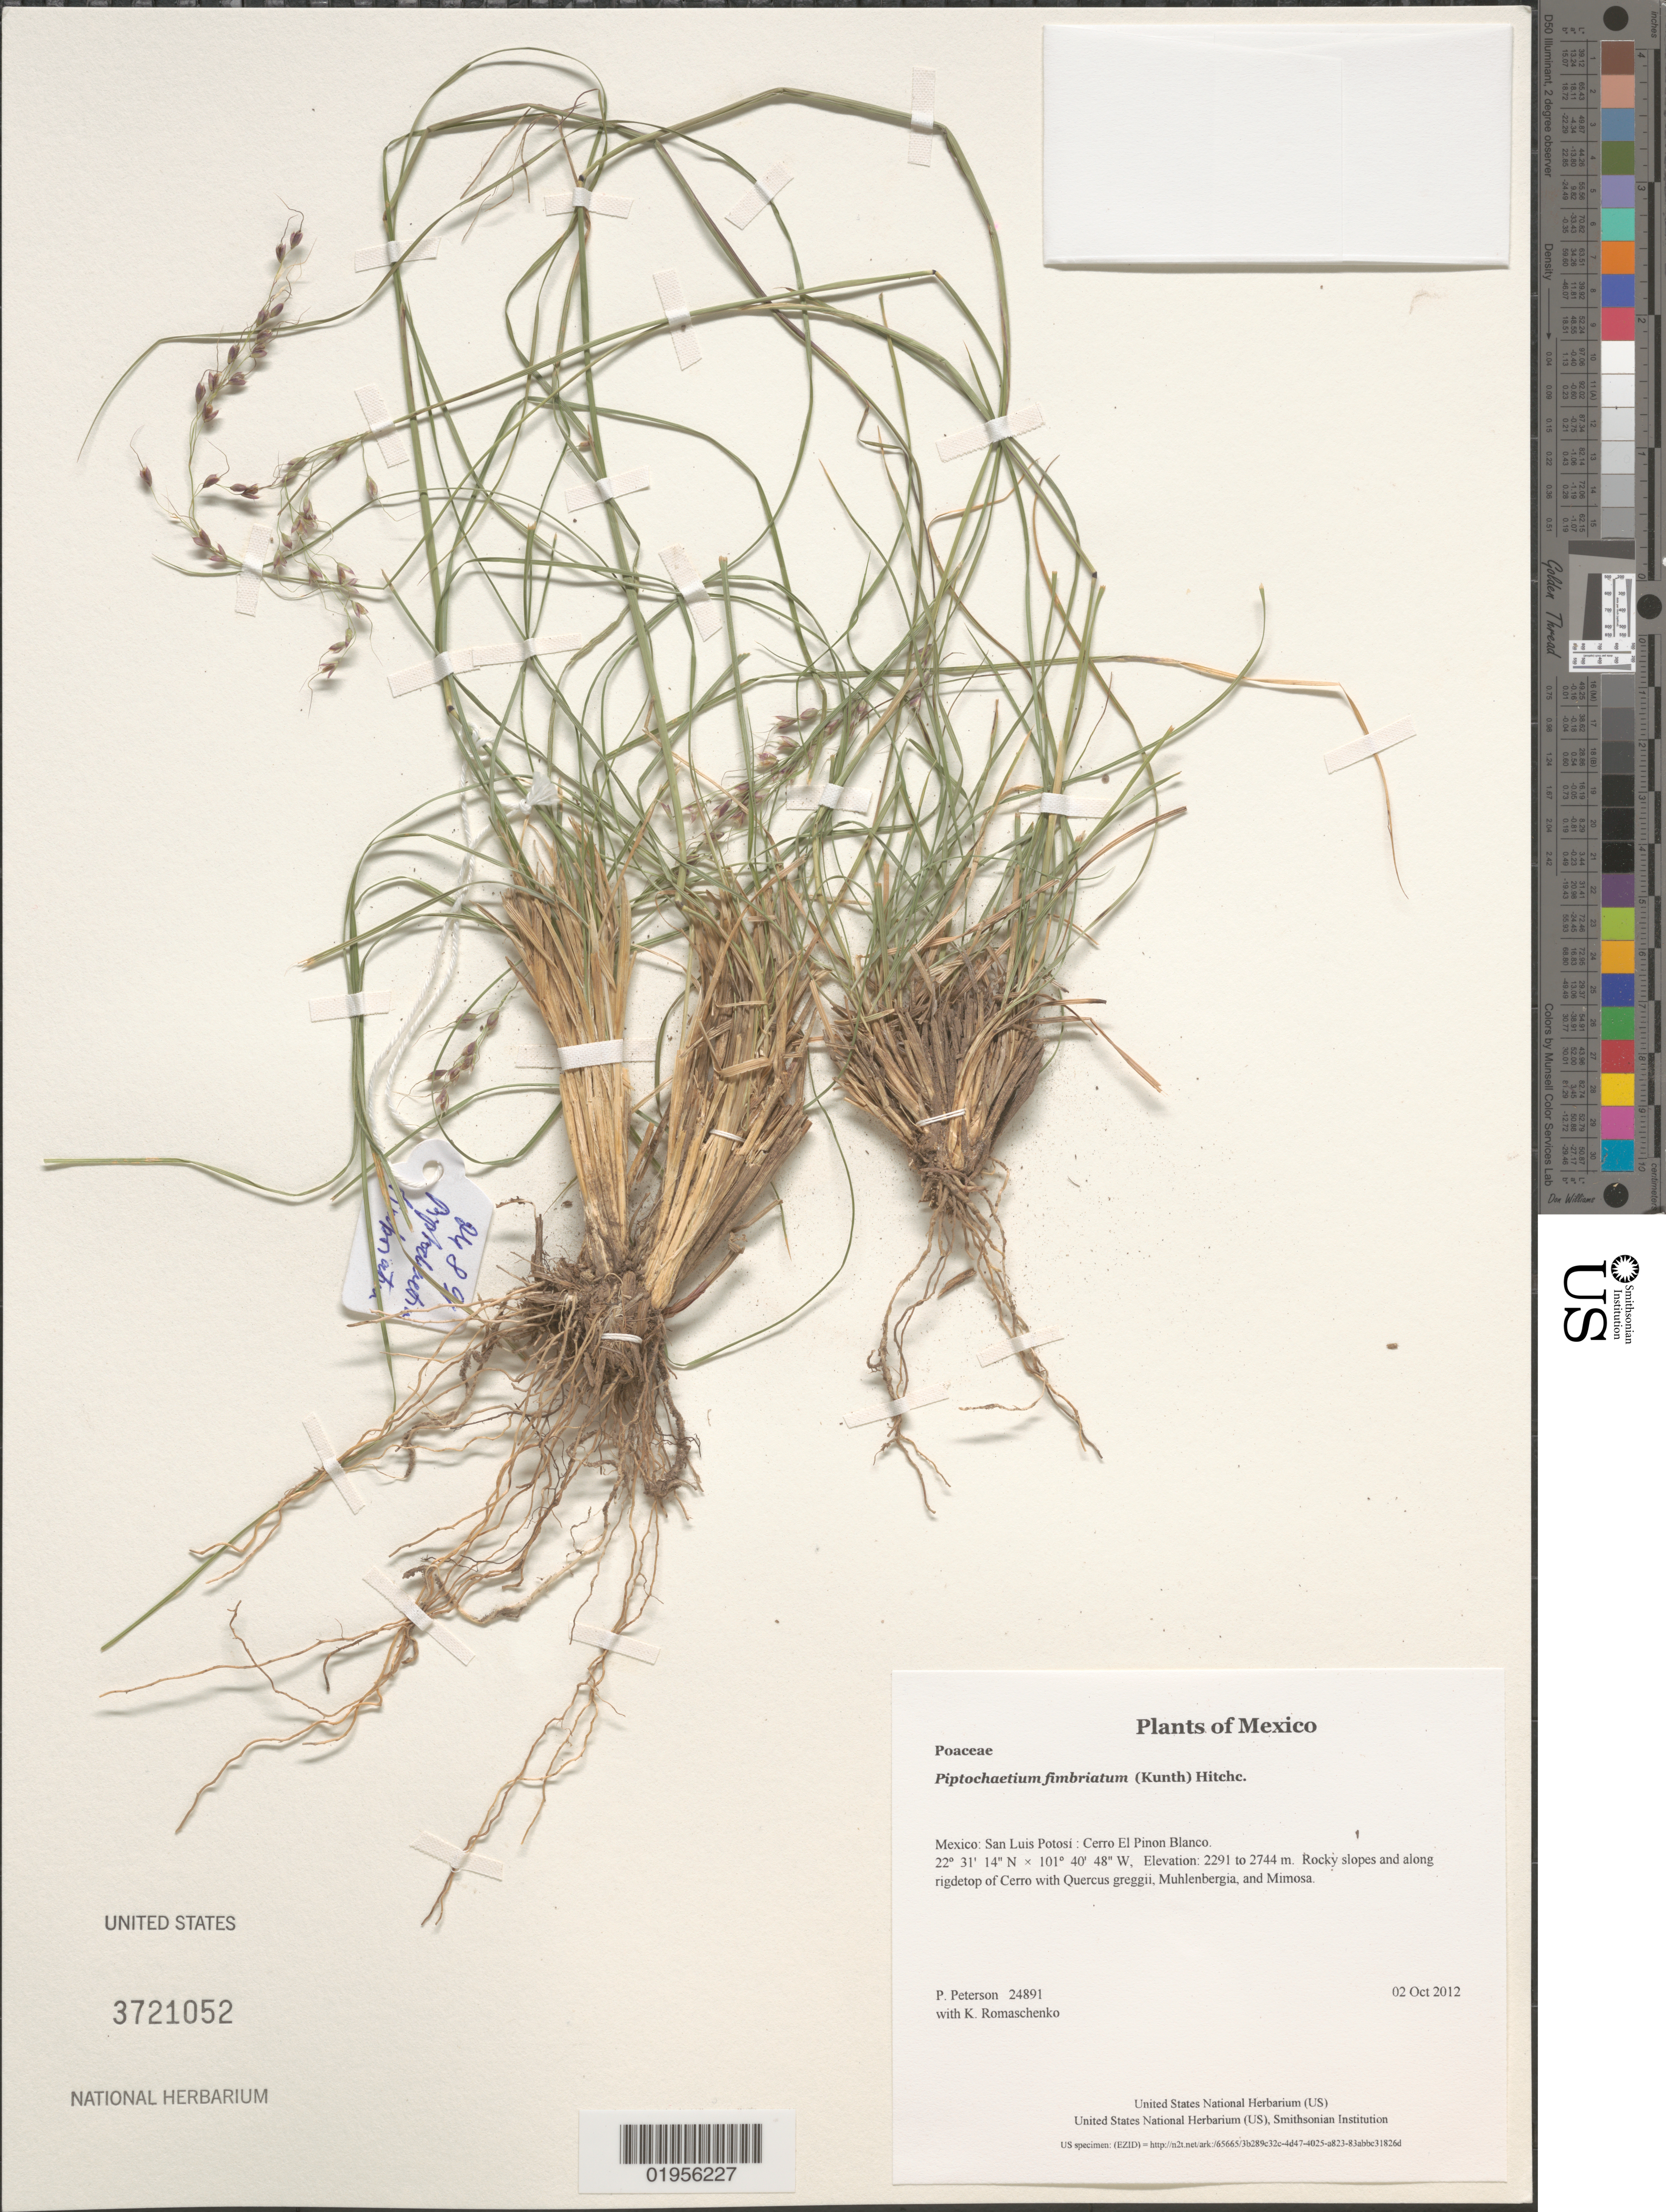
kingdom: Plantae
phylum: Tracheophyta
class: Liliopsida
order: Poales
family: Poaceae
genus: Piptochaetium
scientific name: Piptochaetium fimbriatum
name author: (Kunth) Hitchc.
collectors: P. M. Peterson & K. Romaschenko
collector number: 24891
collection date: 2012-10-02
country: Mexico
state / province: San Luis Potosí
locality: Cerro El Pinon Blanco.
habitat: Rocky slopes and along rigdetop of Cerro with Quercus greggii, Muhlenbergia, and Mimosa.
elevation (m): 2291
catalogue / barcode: US 3721052